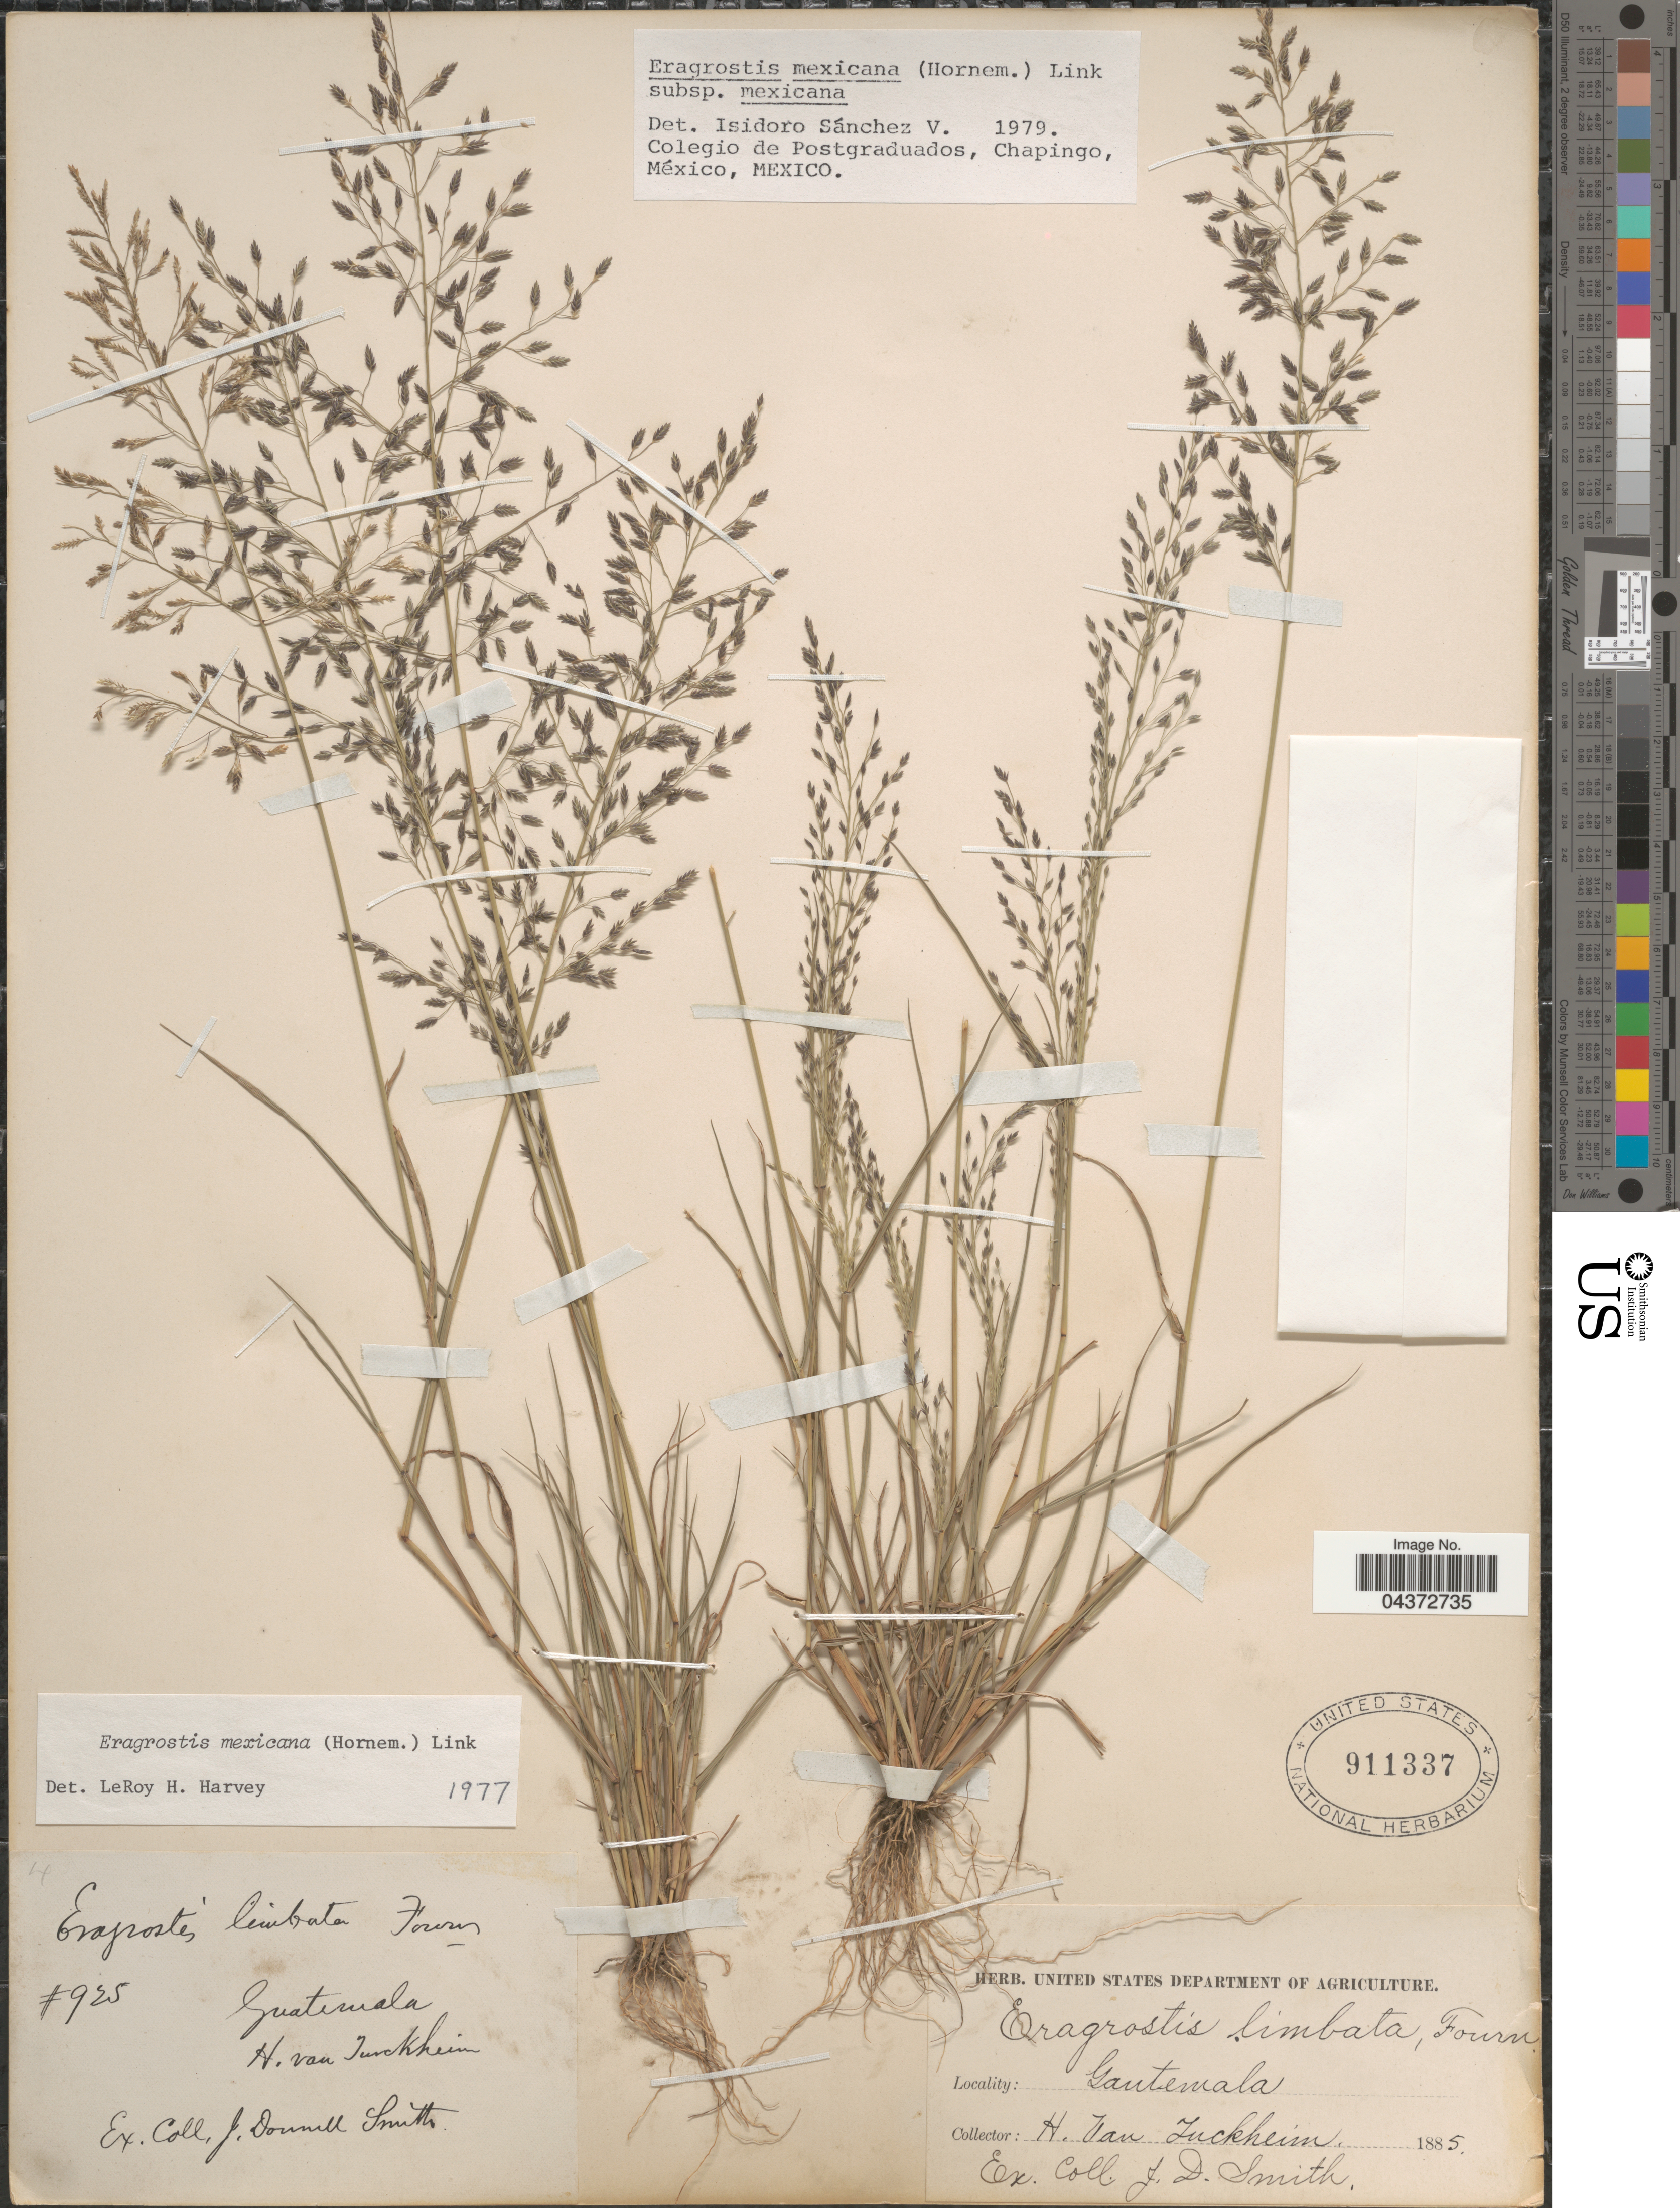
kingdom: Plantae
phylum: Tracheophyta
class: Liliopsida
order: Poales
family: Poaceae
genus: Eragrostis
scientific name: Eragrostis mexicana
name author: (Hornem.) Link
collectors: H. von Türckheim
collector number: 925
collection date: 1885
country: Guatemala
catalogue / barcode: US 911337